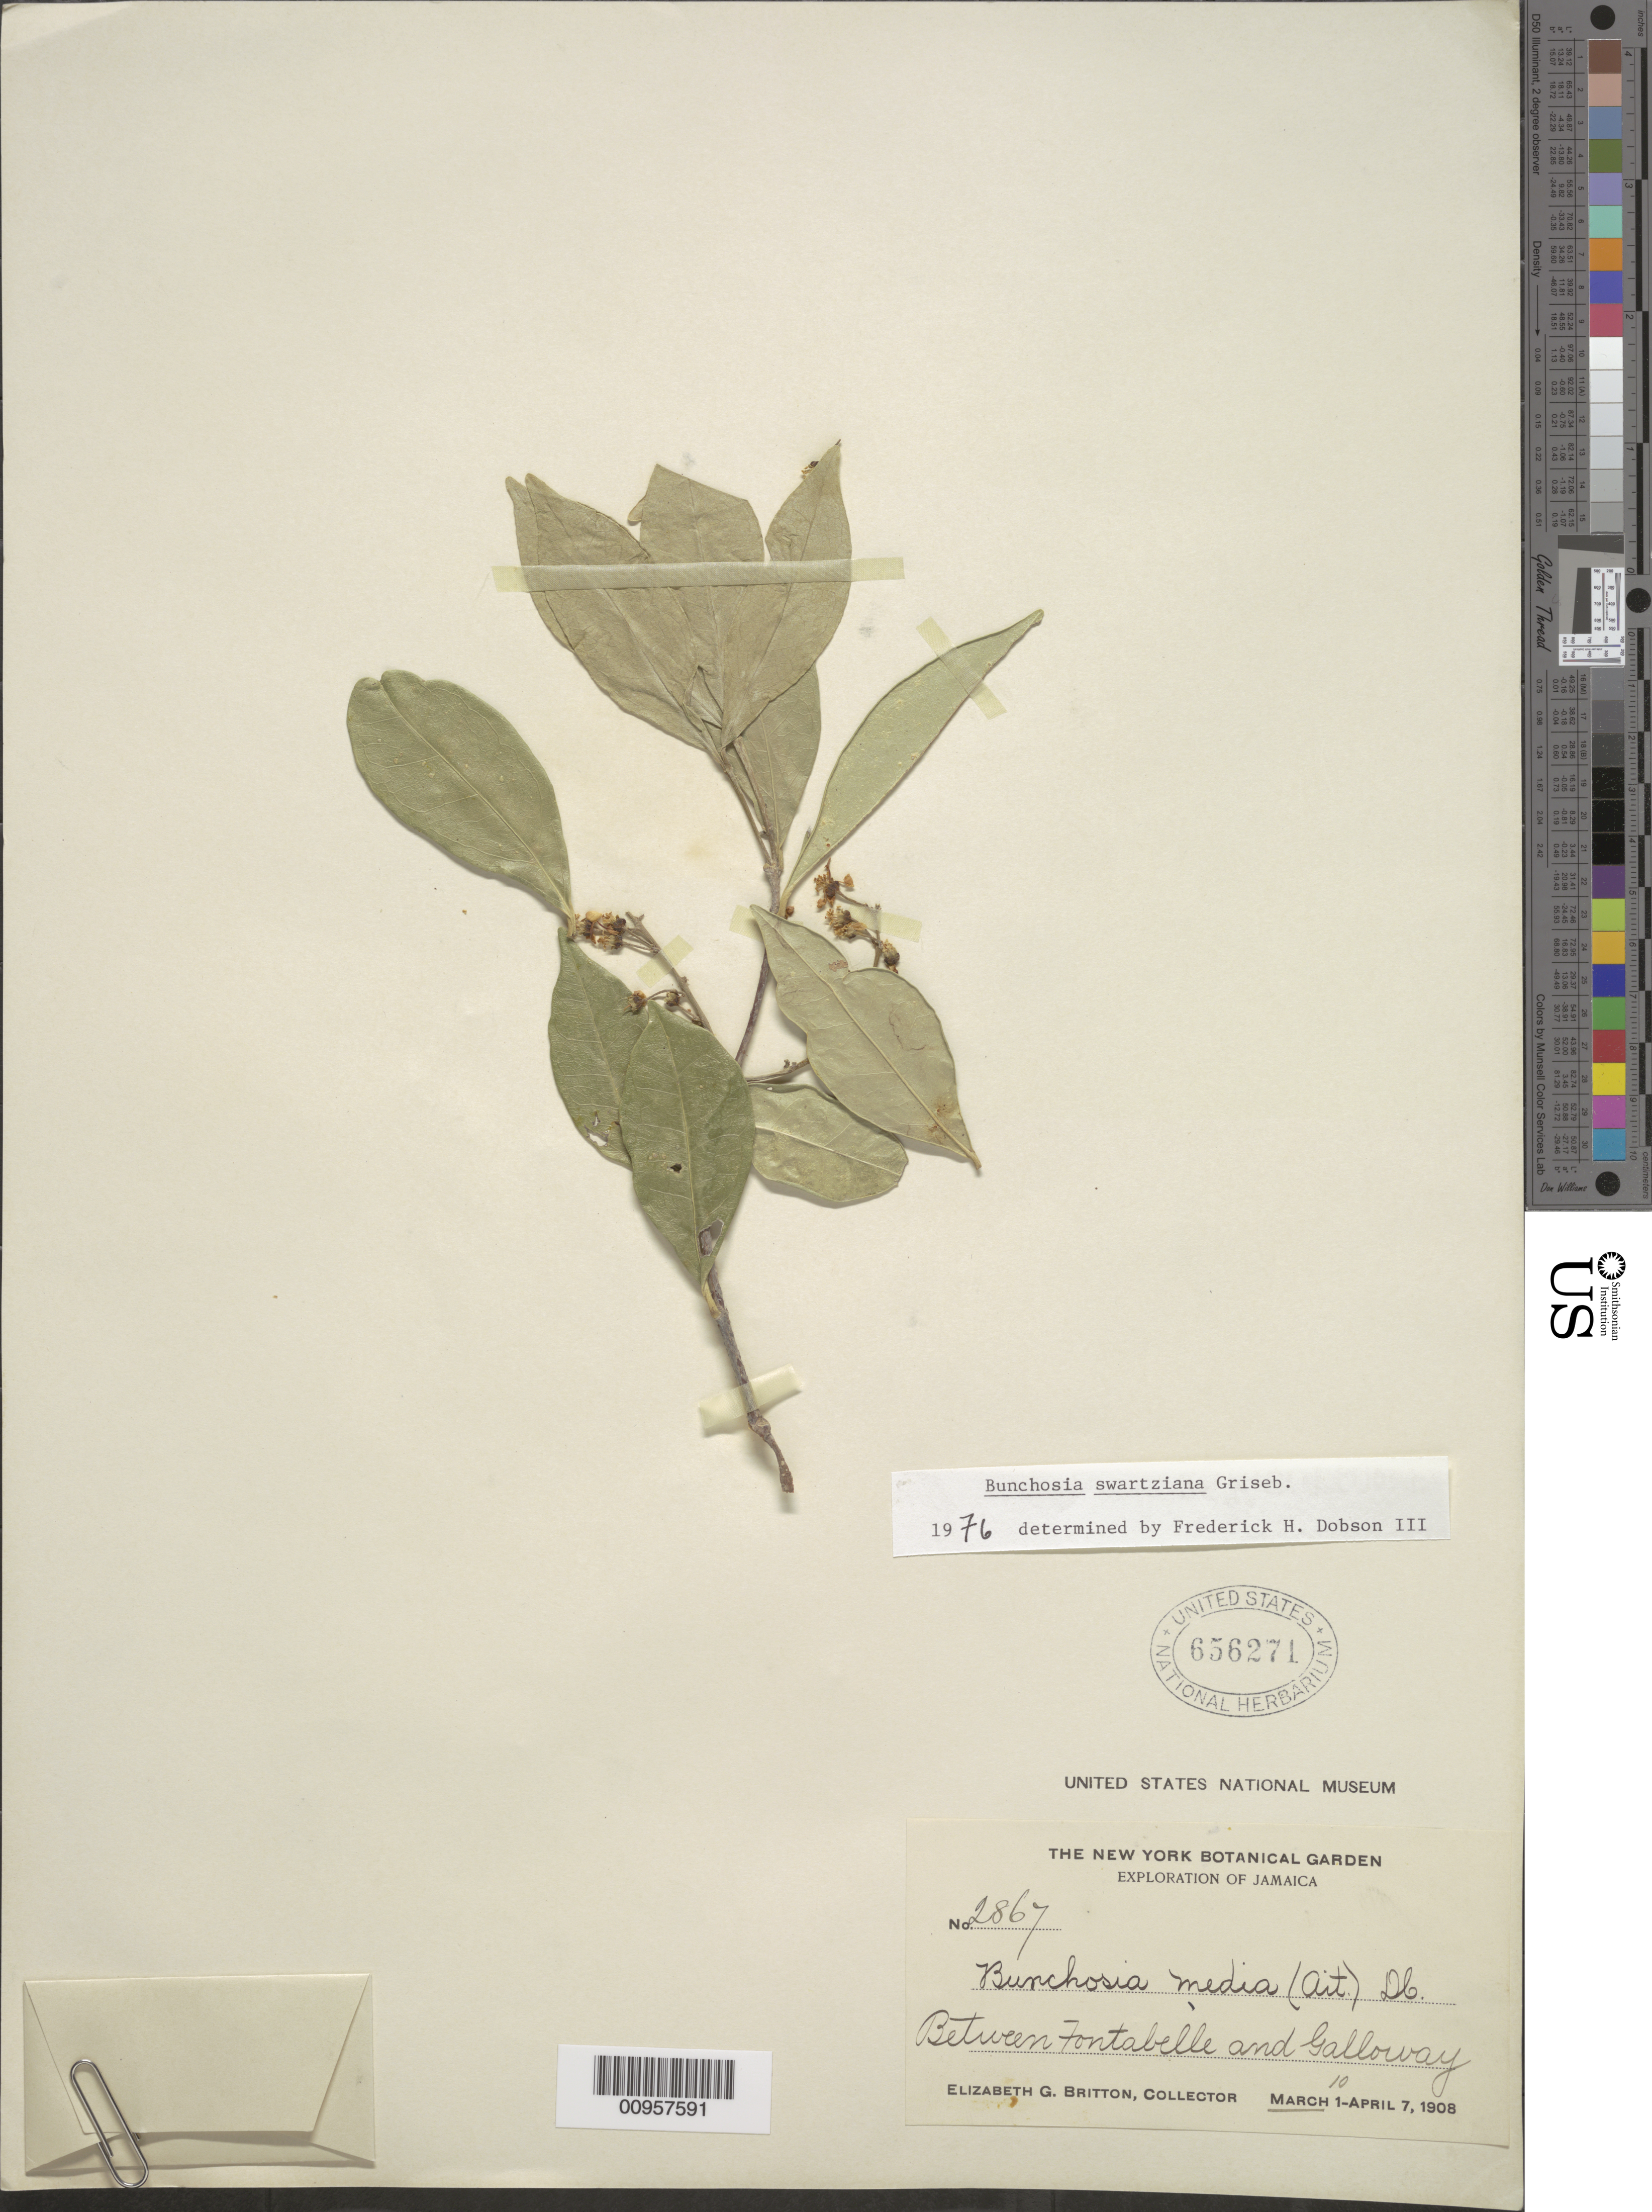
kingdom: Plantae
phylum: Tracheophyta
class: Magnoliopsida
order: Malpighiales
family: Malpighiaceae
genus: Bunchosia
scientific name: Bunchosia swartziana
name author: Griseb.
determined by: Dobson, Frederick H.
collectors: E. G. Britton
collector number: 2867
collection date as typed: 10 Mar 1908 to 07 Apr 1908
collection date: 1908-03-10/1908-04-07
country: Jamaica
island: Jamaica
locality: Between Fontabelle and Galloway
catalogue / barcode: US 656271